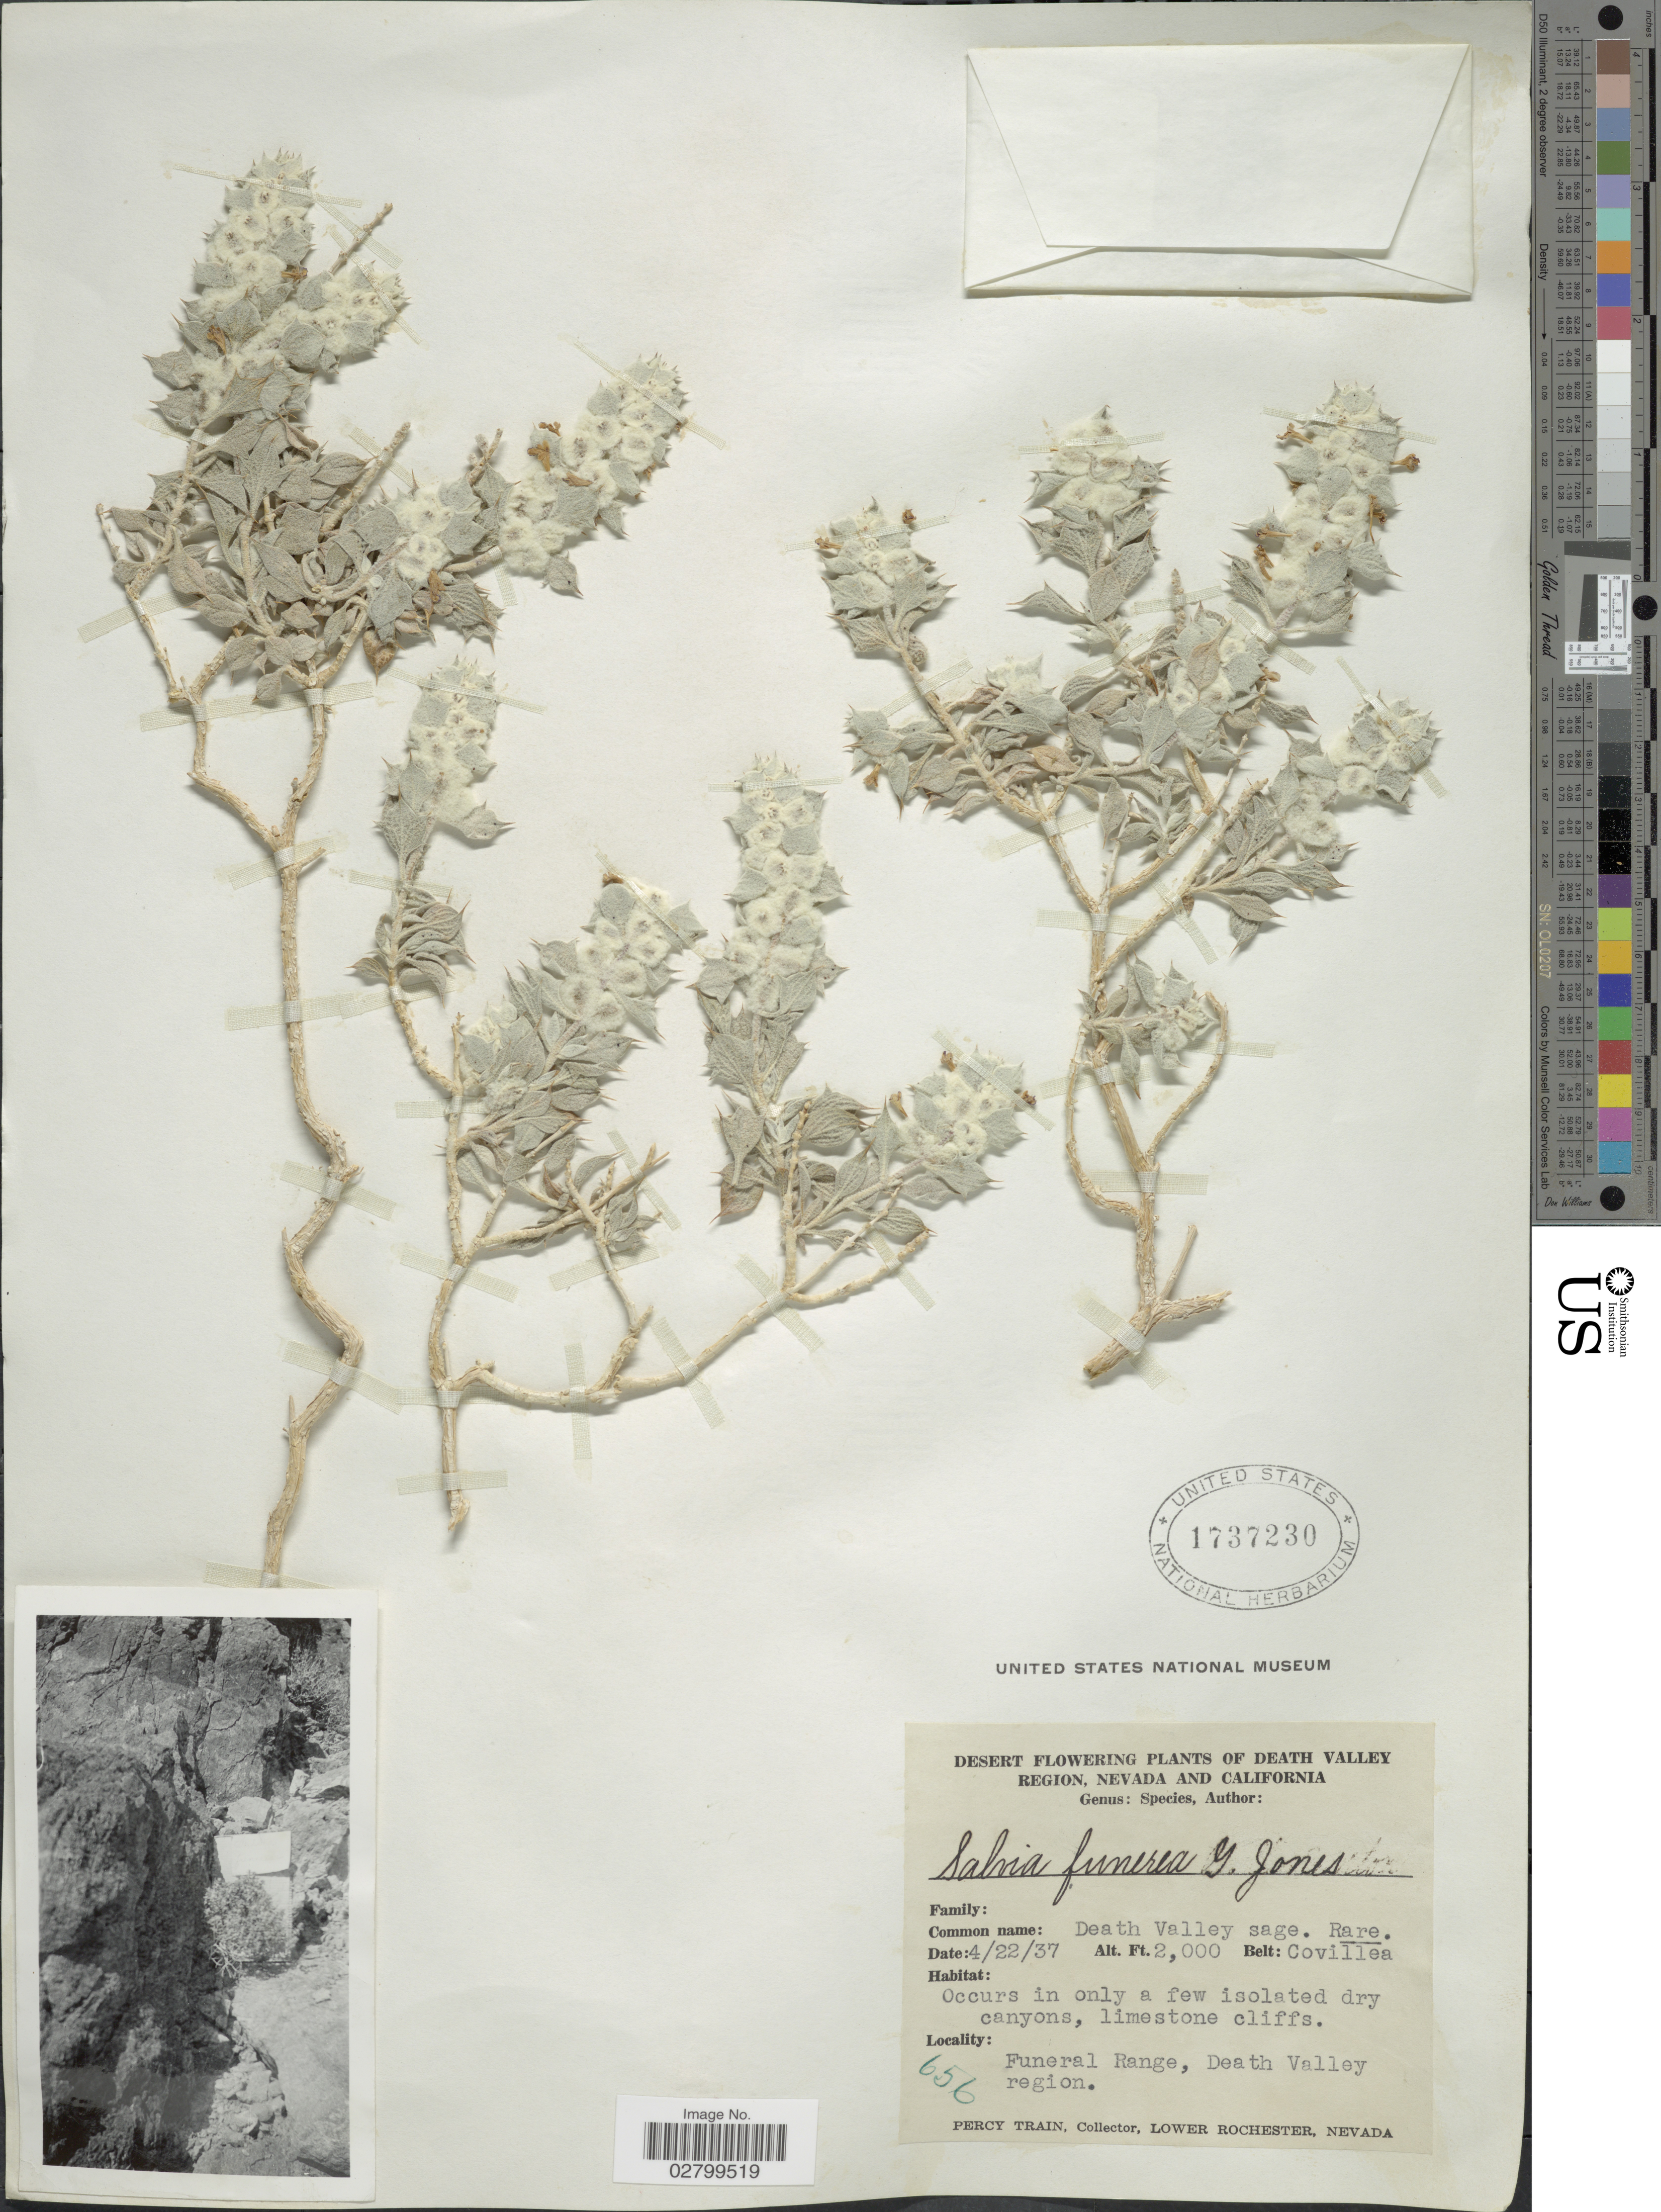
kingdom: Plantae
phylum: Tracheophyta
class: Magnoliopsida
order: Lamiales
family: Lamiaceae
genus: Salvia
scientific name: Salvia funerea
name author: M.E. Jones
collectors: P. Train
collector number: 656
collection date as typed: Transcribed d/m/y: 22/4/37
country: United States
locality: Nevada and California. Funeral Range, Death Valley region.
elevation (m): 610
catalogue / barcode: US 1737230